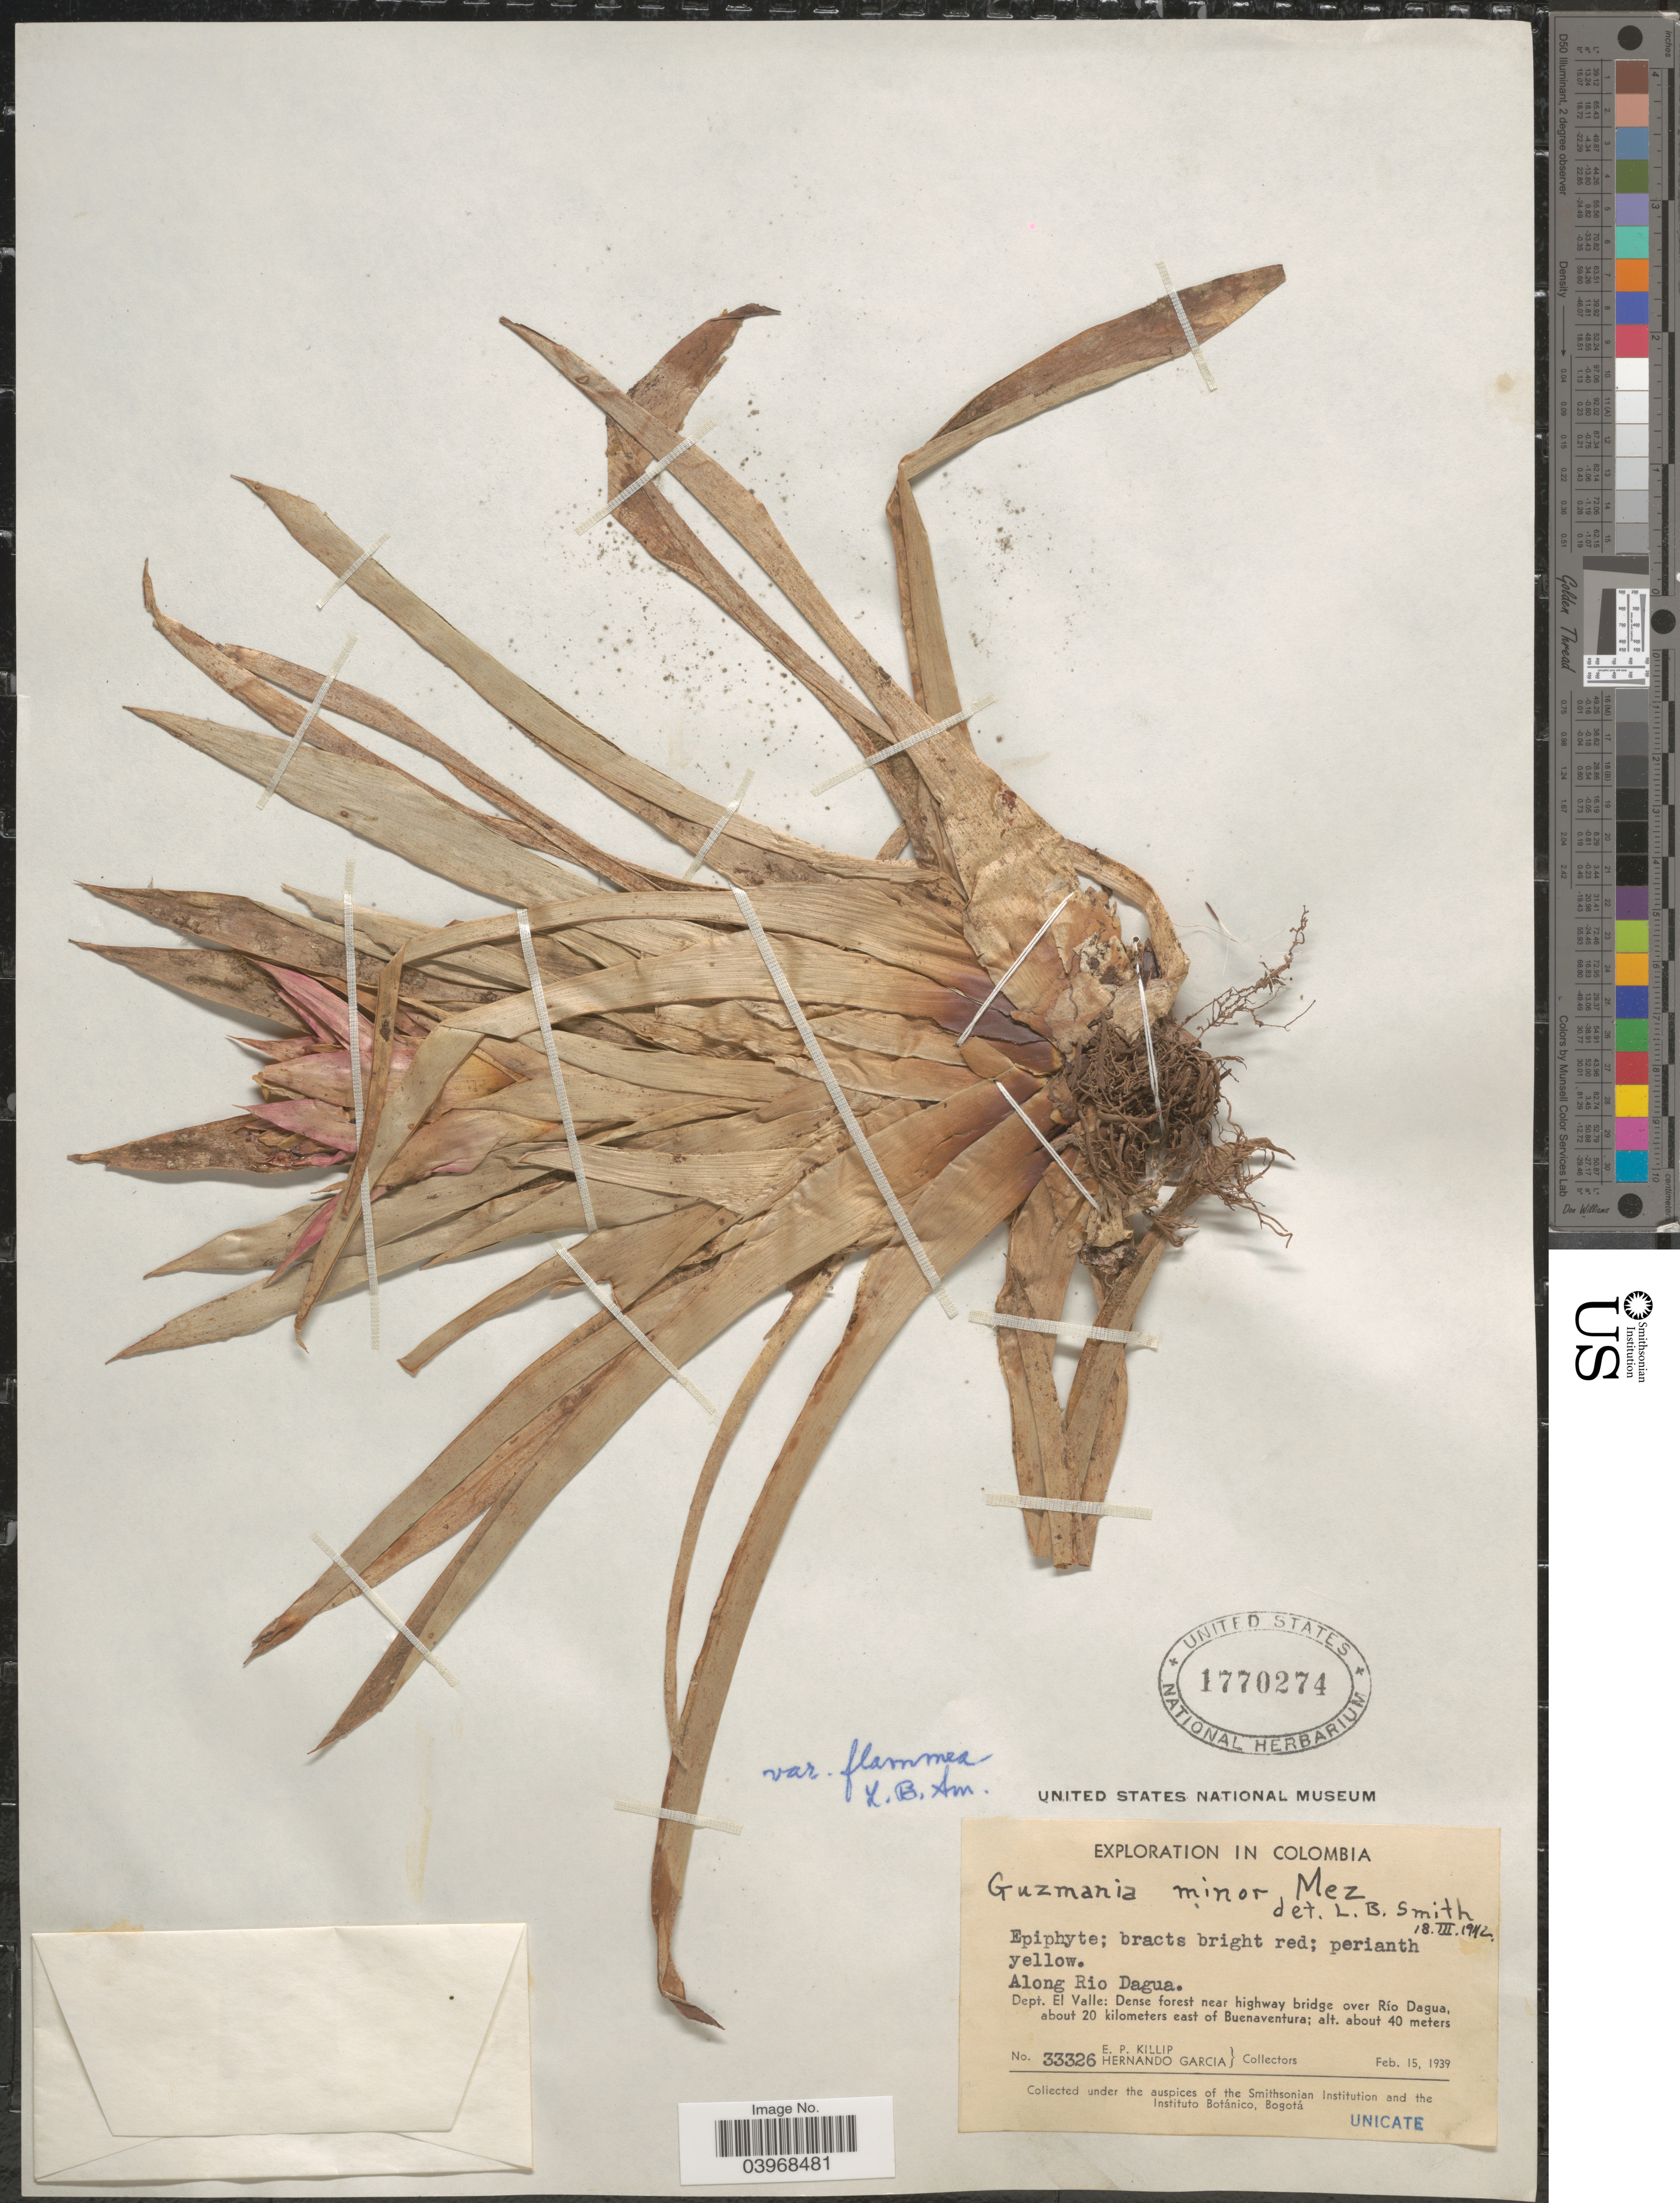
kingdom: Plantae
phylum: Tracheophyta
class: Liliopsida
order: Poales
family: Bromeliaceae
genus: Guzmania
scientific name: Guzmania lingulata var. flammea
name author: (L.B. Sm.) L.B. Sm.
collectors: E. P. Killip & H. Garcia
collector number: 33326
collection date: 1939-02-15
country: Colombia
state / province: Valle del Cauca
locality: Along Rio Dagua. Dept. El Valle: Dense forest near highway bridge over Río Dagua, about 20 kilometers east of Buenaventura.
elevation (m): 40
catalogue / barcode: US 1770274